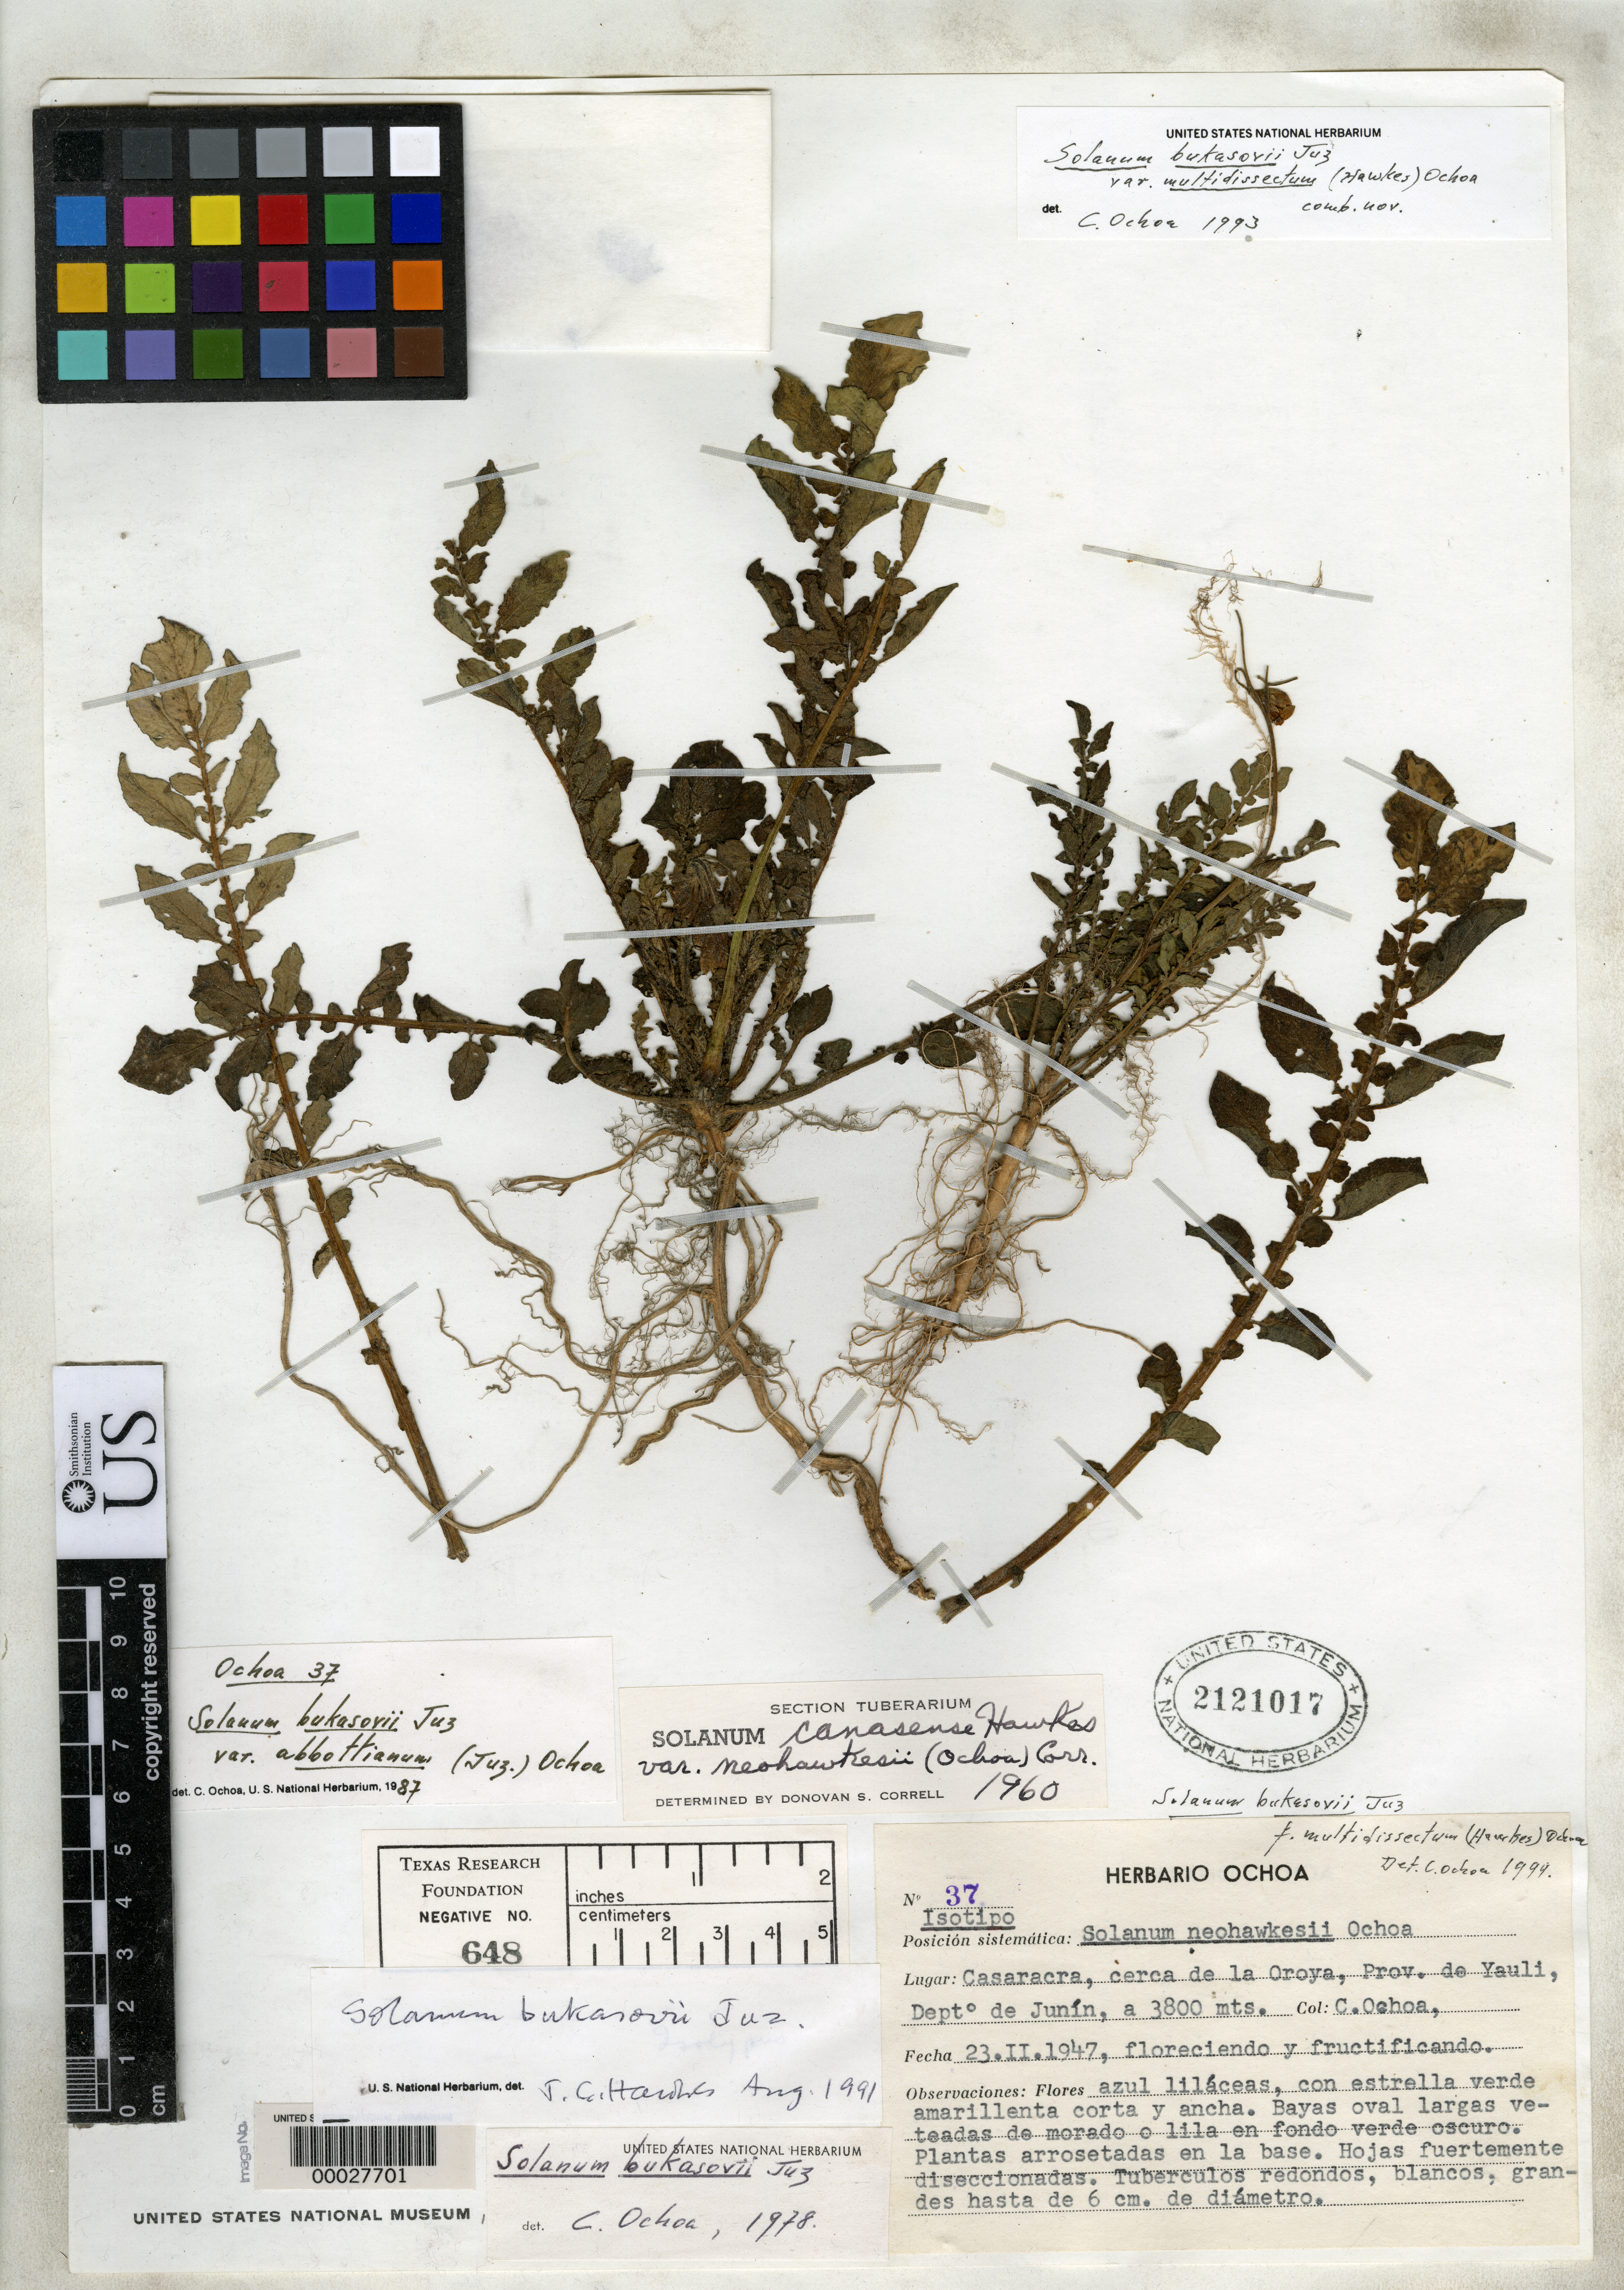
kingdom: Plantae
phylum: Tracheophyta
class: Magnoliopsida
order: Solanales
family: Solanaceae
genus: Solanum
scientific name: Solanum neohawkesii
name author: Ochoa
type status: Isotype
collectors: C. M. Ochoa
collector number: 37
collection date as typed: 23 Feb 1947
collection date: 1947-02-23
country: Peru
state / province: Junín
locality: Casaracra.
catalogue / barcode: US 2121017